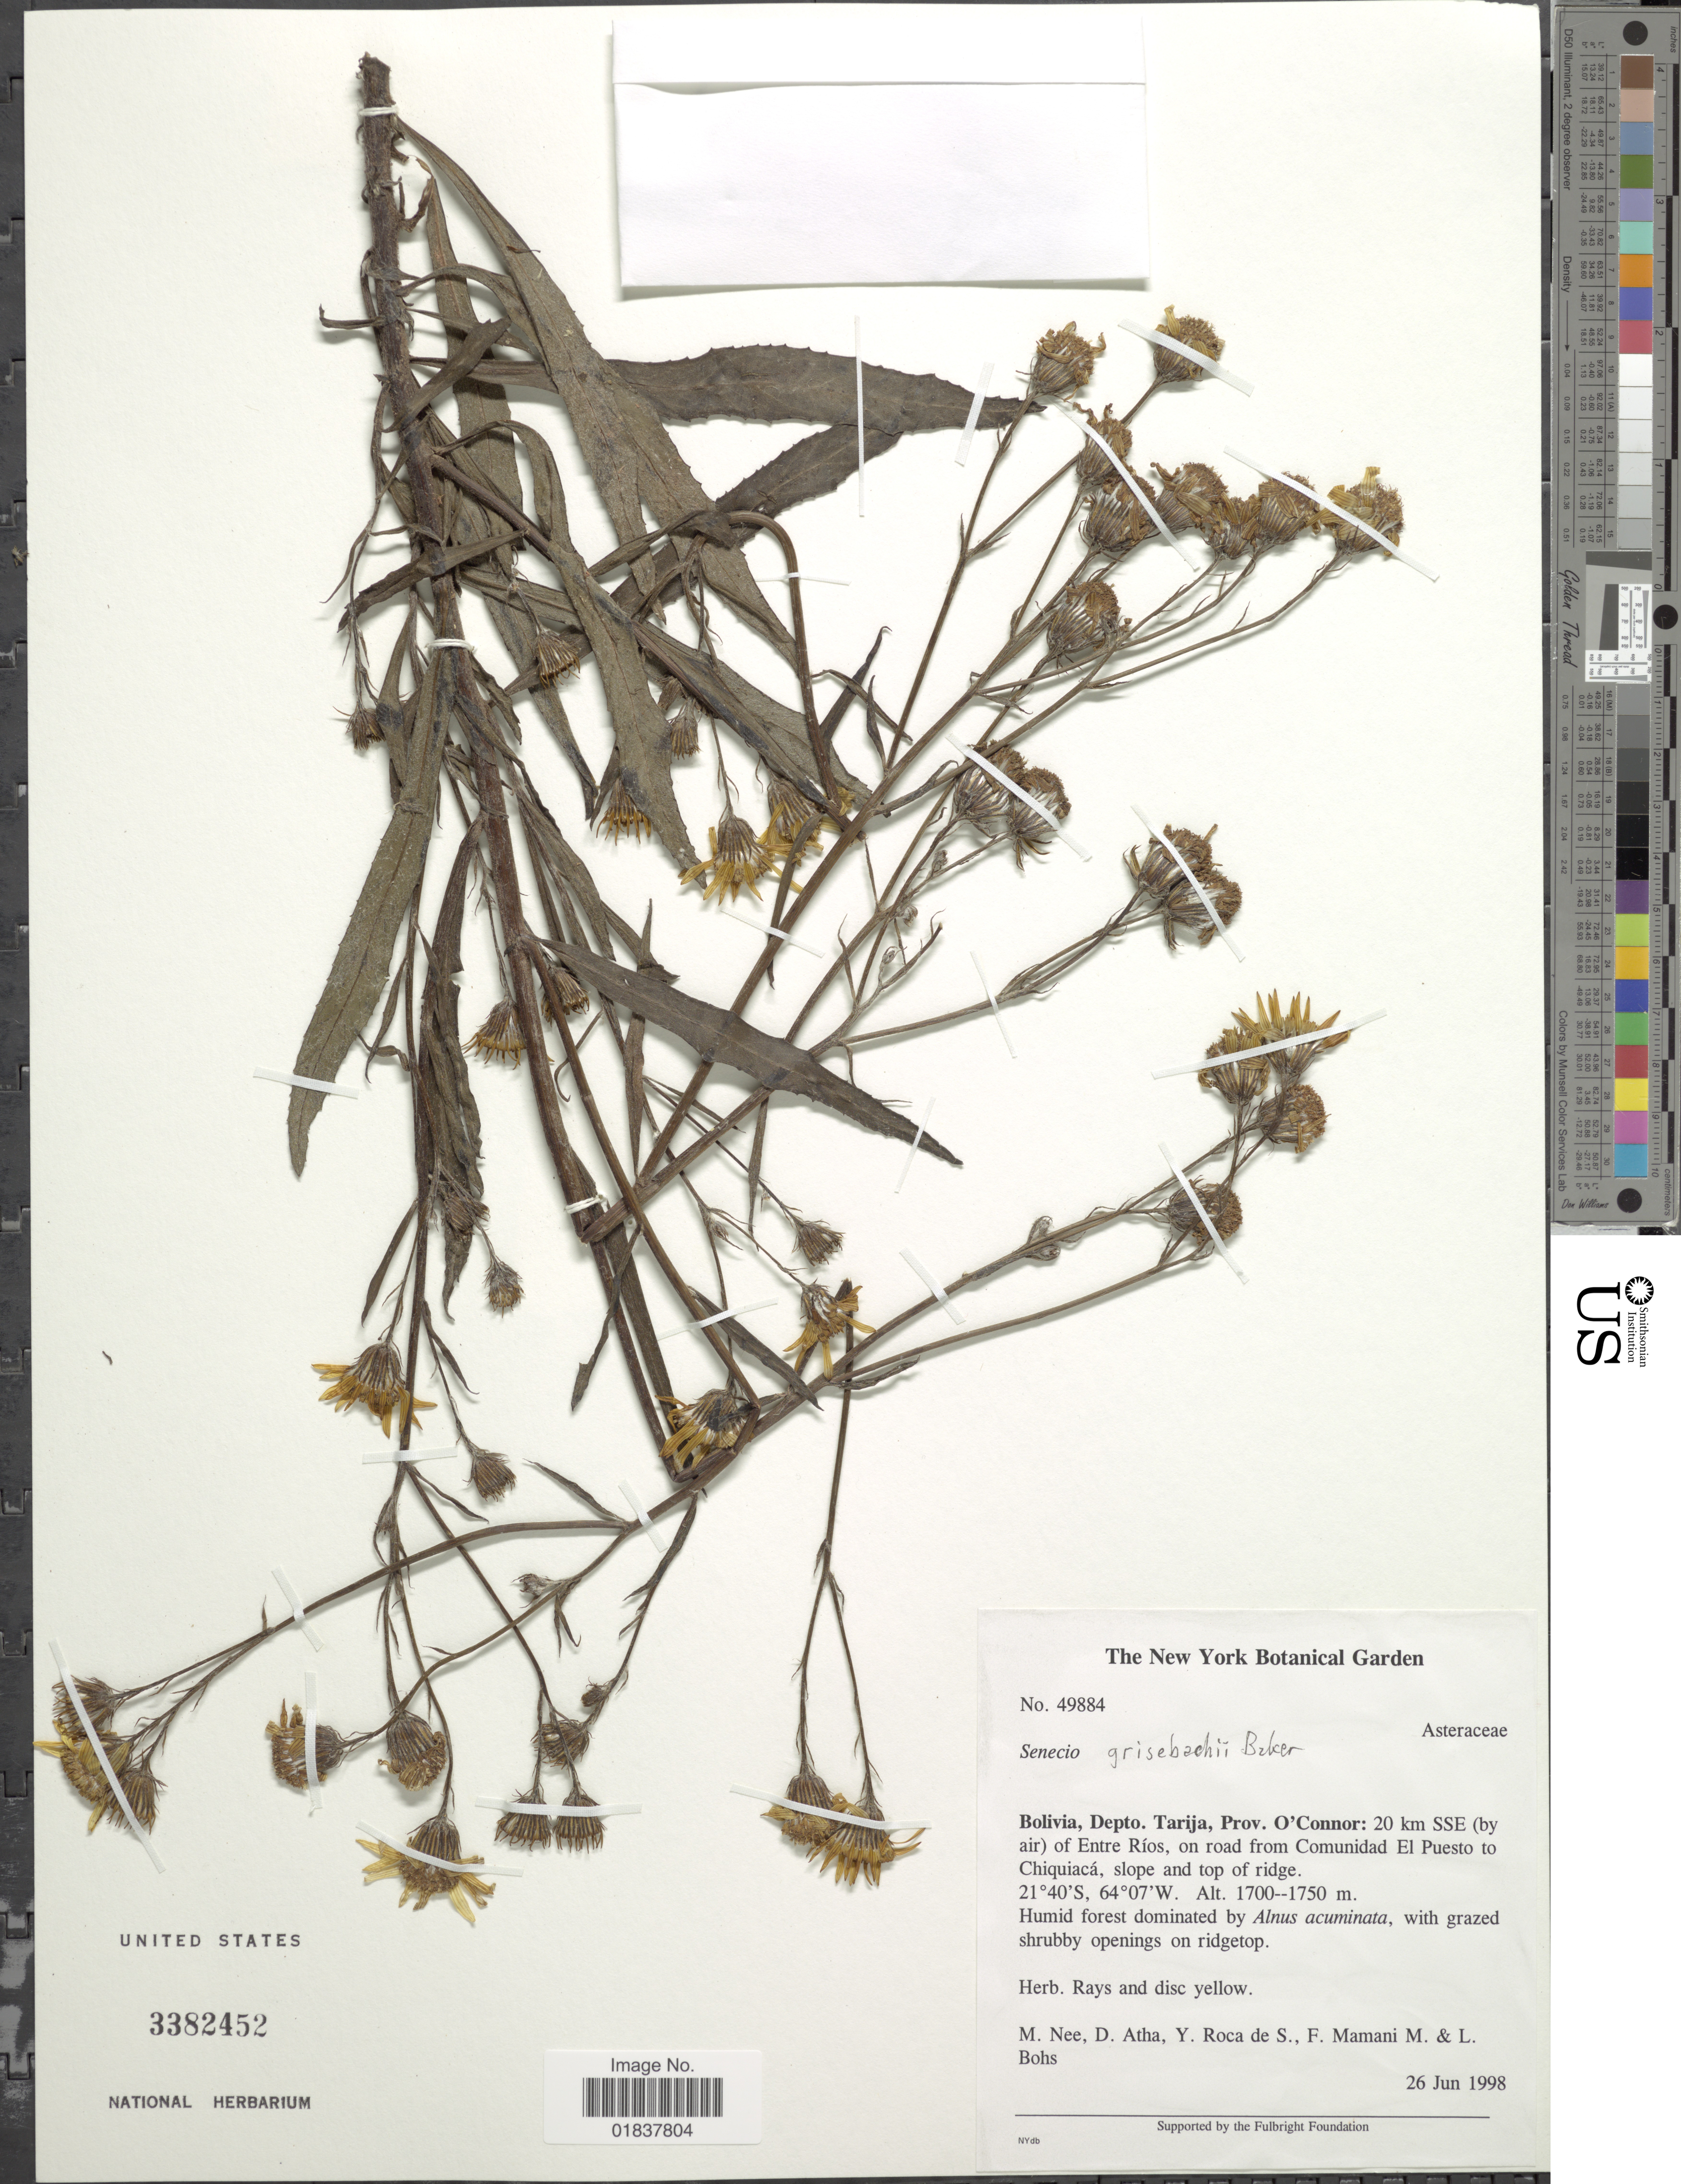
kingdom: Plantae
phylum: Tracheophyta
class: Magnoliopsida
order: Asterales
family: Asteraceae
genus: Senecio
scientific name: Senecio grisebachii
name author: Baker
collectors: M. Nee, D. Atha, Y. Roca, F. Mamani & L. A. Bohs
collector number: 49884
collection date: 1998-06-26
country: Bolivia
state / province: Tarija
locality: Prov. O'Connor, 20 km SSE (by air) of Entre Rios, on road from Comunidad El Puesto to Chiquiaca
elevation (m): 1700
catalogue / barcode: US 3382452